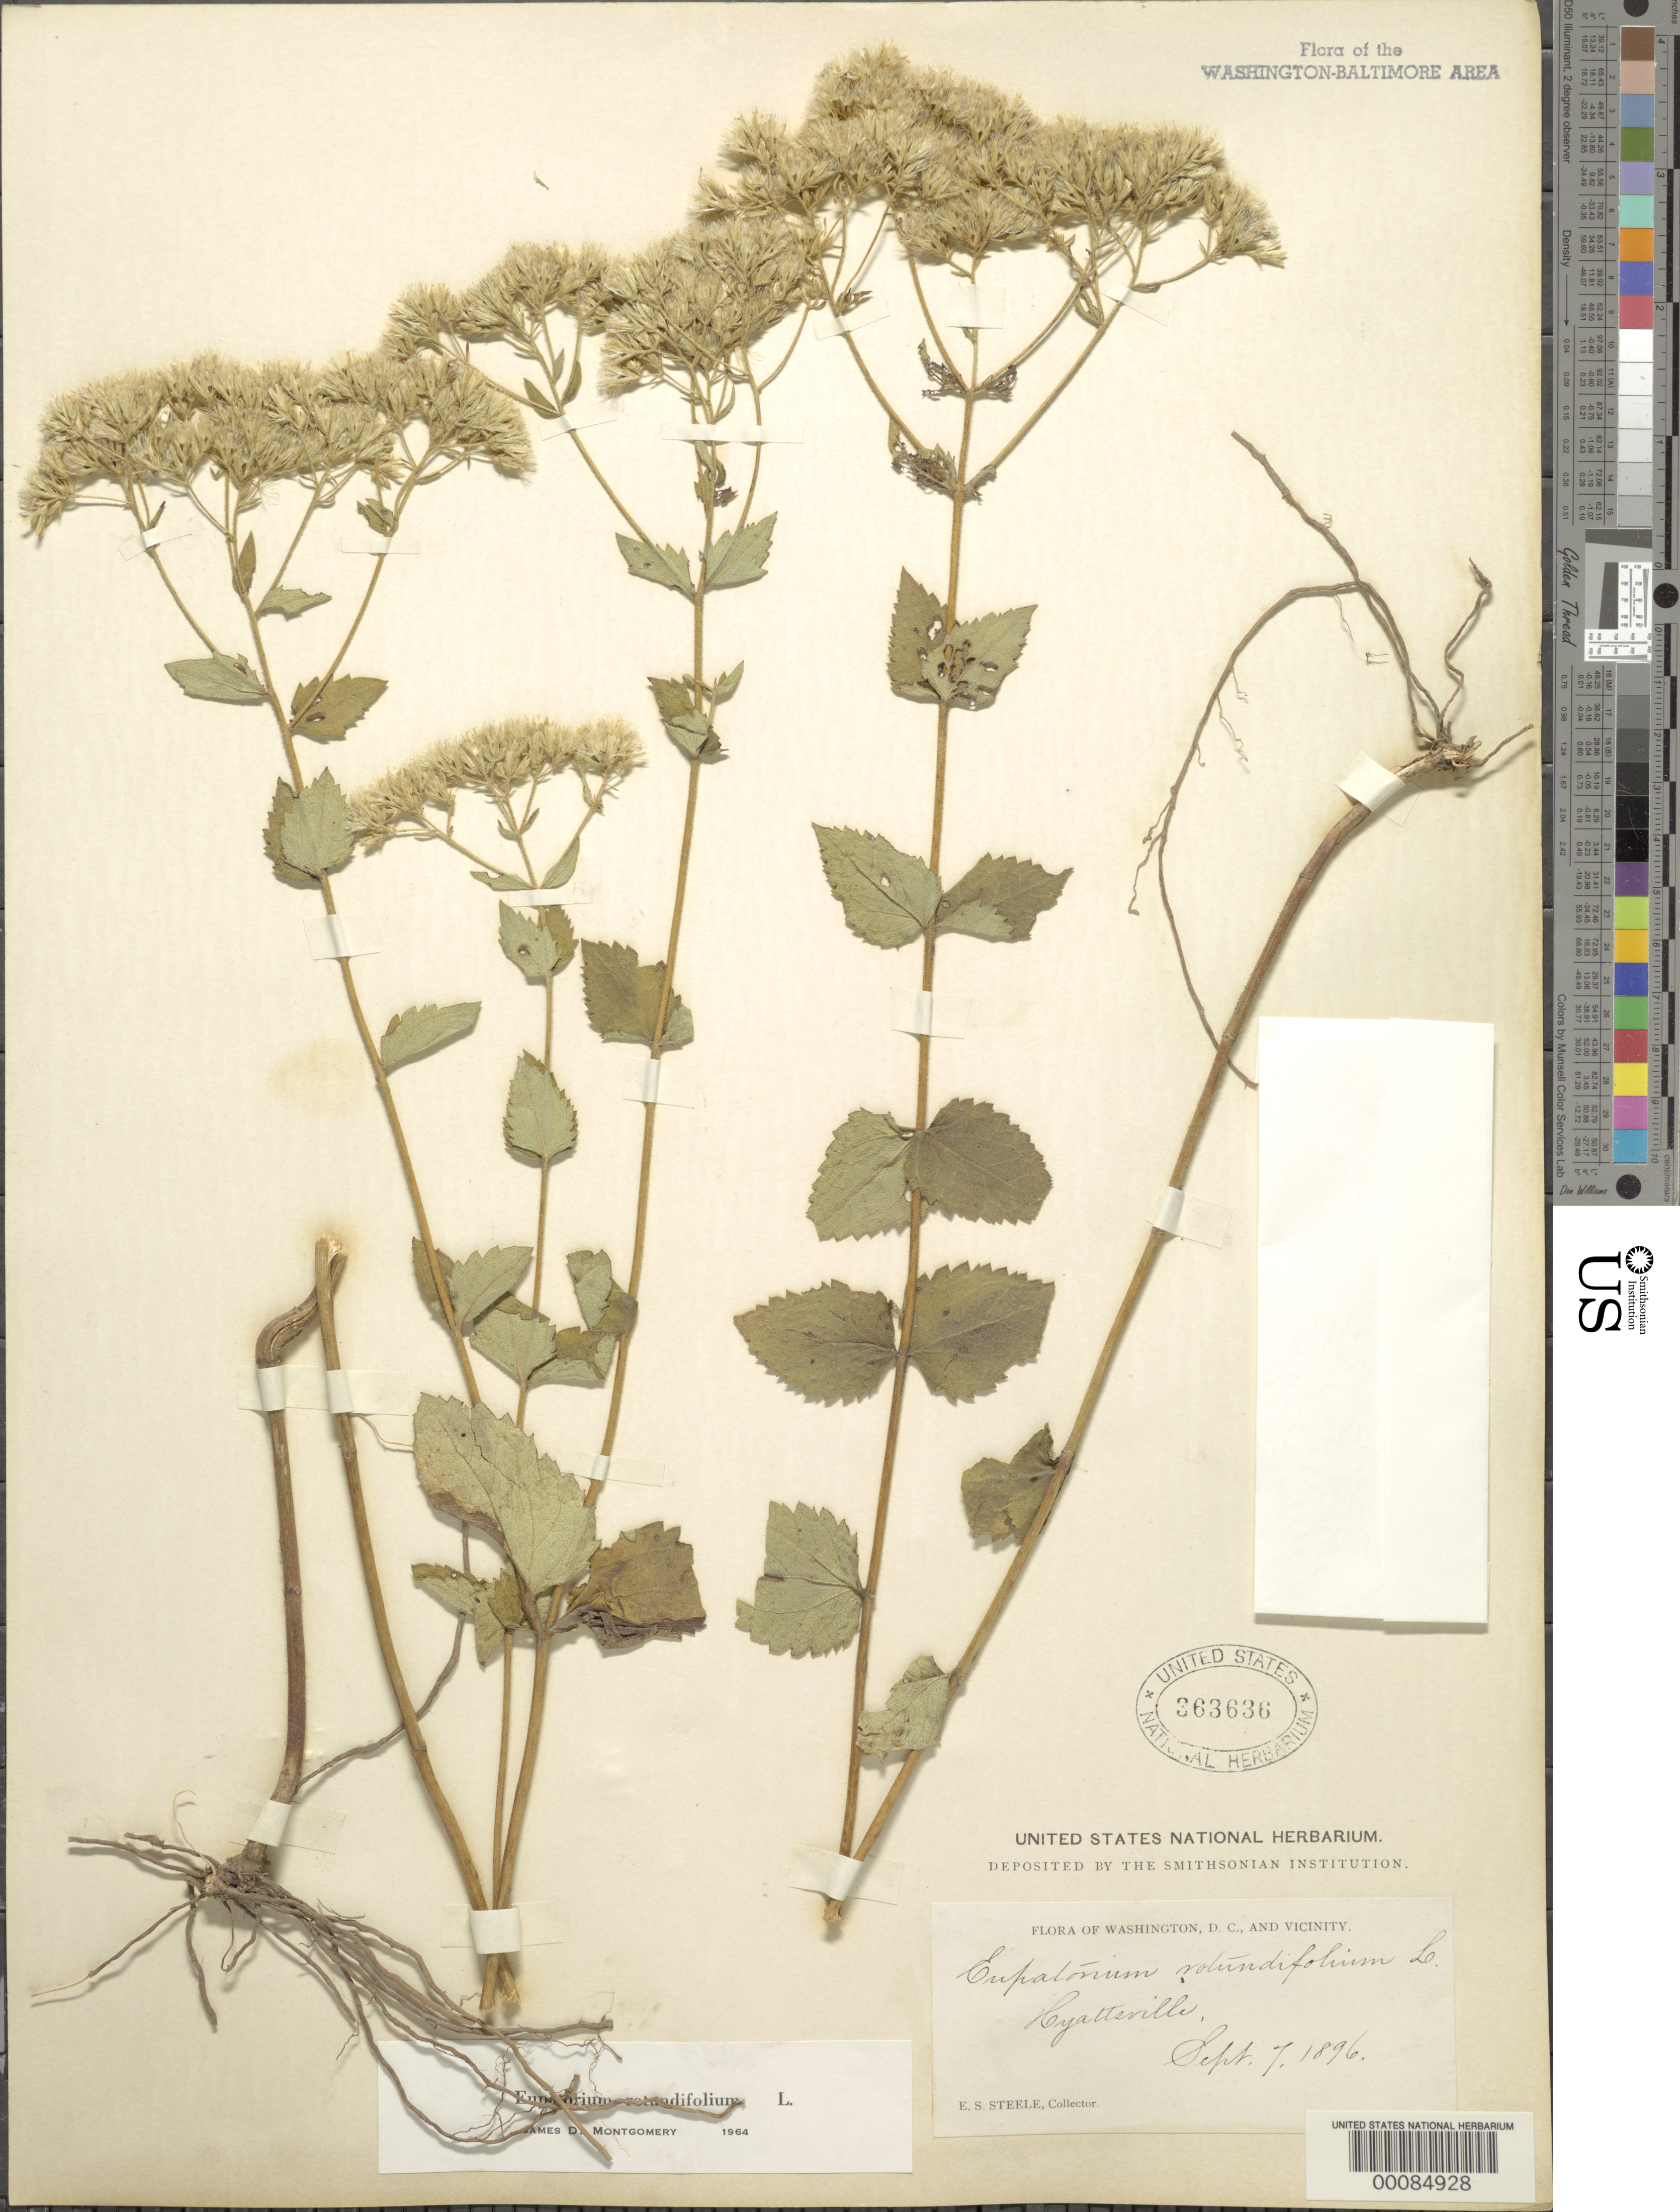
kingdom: Plantae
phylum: Tracheophyta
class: Magnoliopsida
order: Asterales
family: Asteraceae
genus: Eupatorium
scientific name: Eupatorium rotundifolium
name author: L.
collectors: E. Steele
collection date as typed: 07 Sep 1896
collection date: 1896-09-07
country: United States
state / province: Maryland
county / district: Prince George's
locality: Hyattsville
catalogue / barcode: US 363636